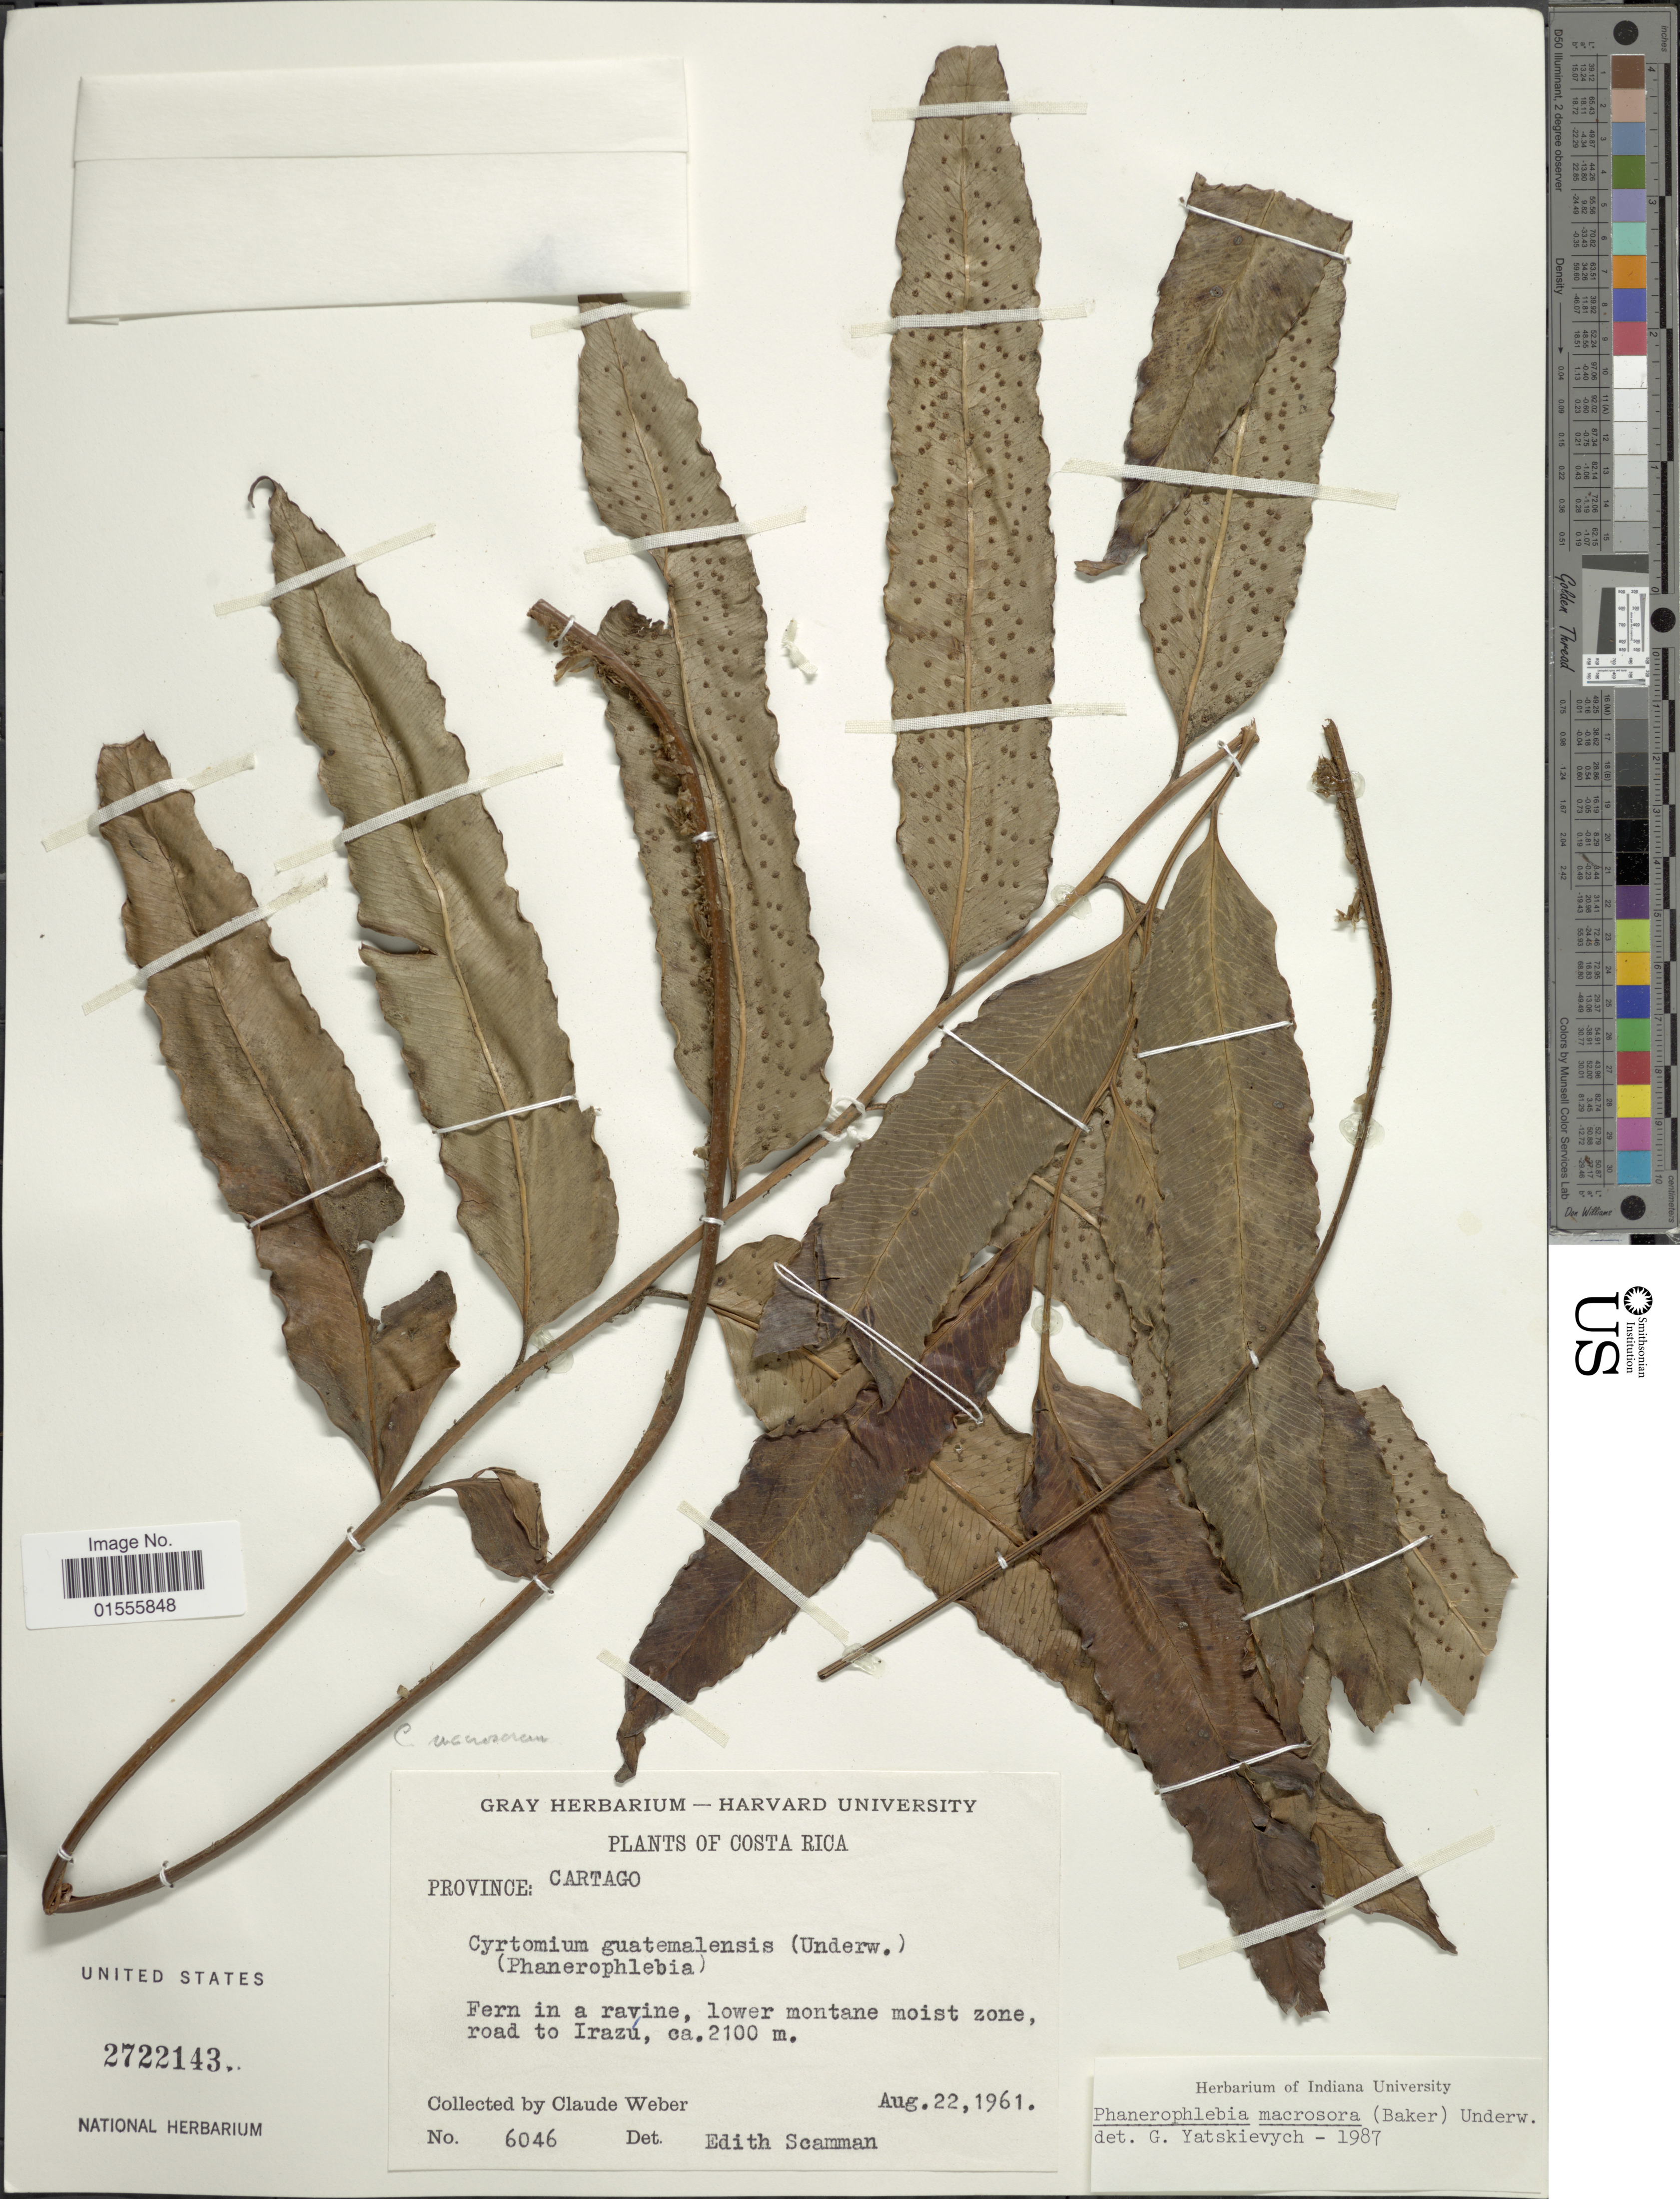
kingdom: Plantae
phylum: Tracheophyta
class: Polypodiopsida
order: Polypodiales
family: Dryopteridaceae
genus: Phanerophlebia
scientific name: Phanerophlebia macrosora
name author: (Baker) Underw.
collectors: C. Weber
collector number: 6046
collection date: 1961-08-22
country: Costa Rica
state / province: Cartago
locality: Fern in a ravine, lower montane moist zone, road to Irazú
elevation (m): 2100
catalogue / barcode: US 2722143